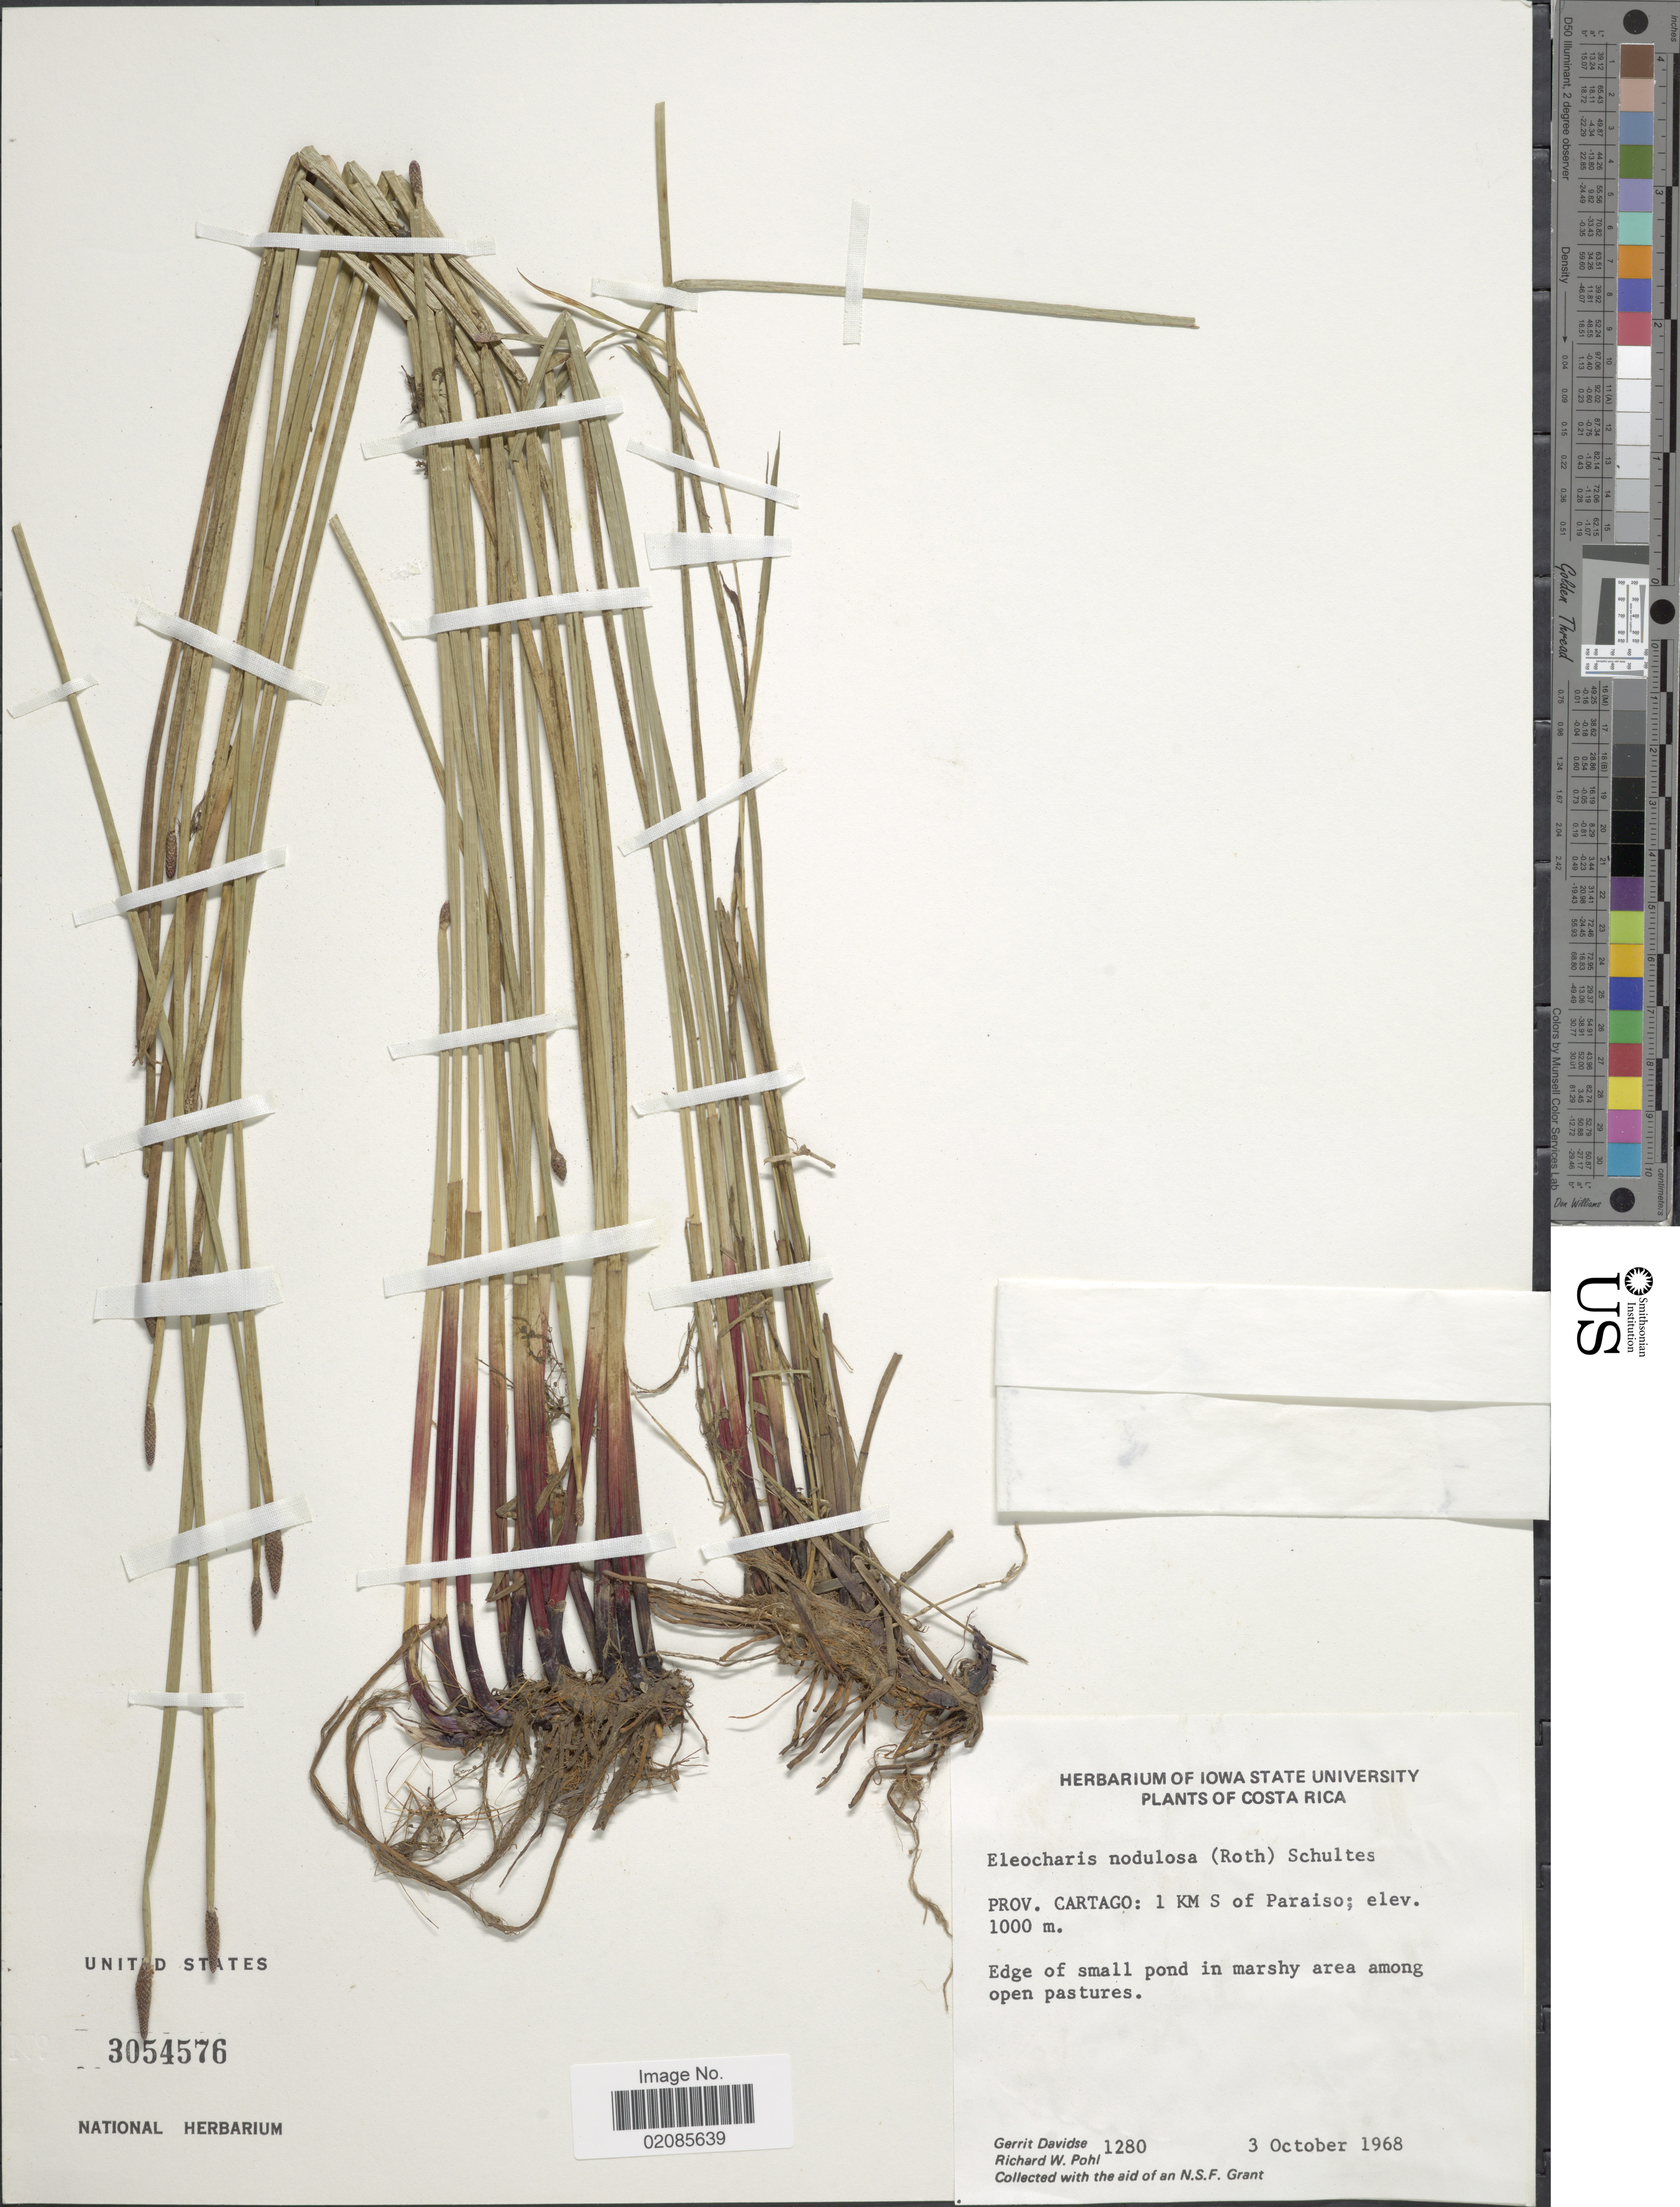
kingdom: Plantae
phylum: Tracheophyta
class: Liliopsida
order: Poales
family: Cyperaceae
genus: Eleocharis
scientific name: Eleocharis montana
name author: (Kunth) Roem. & Schult.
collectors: G. Davidse & R. W. Pohl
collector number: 1280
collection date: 1968-10-03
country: Costa Rica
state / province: Cartago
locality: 1 KM S of Paraiso, edge of small pond in marshy area among open pastures.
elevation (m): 1000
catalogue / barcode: US 3054576